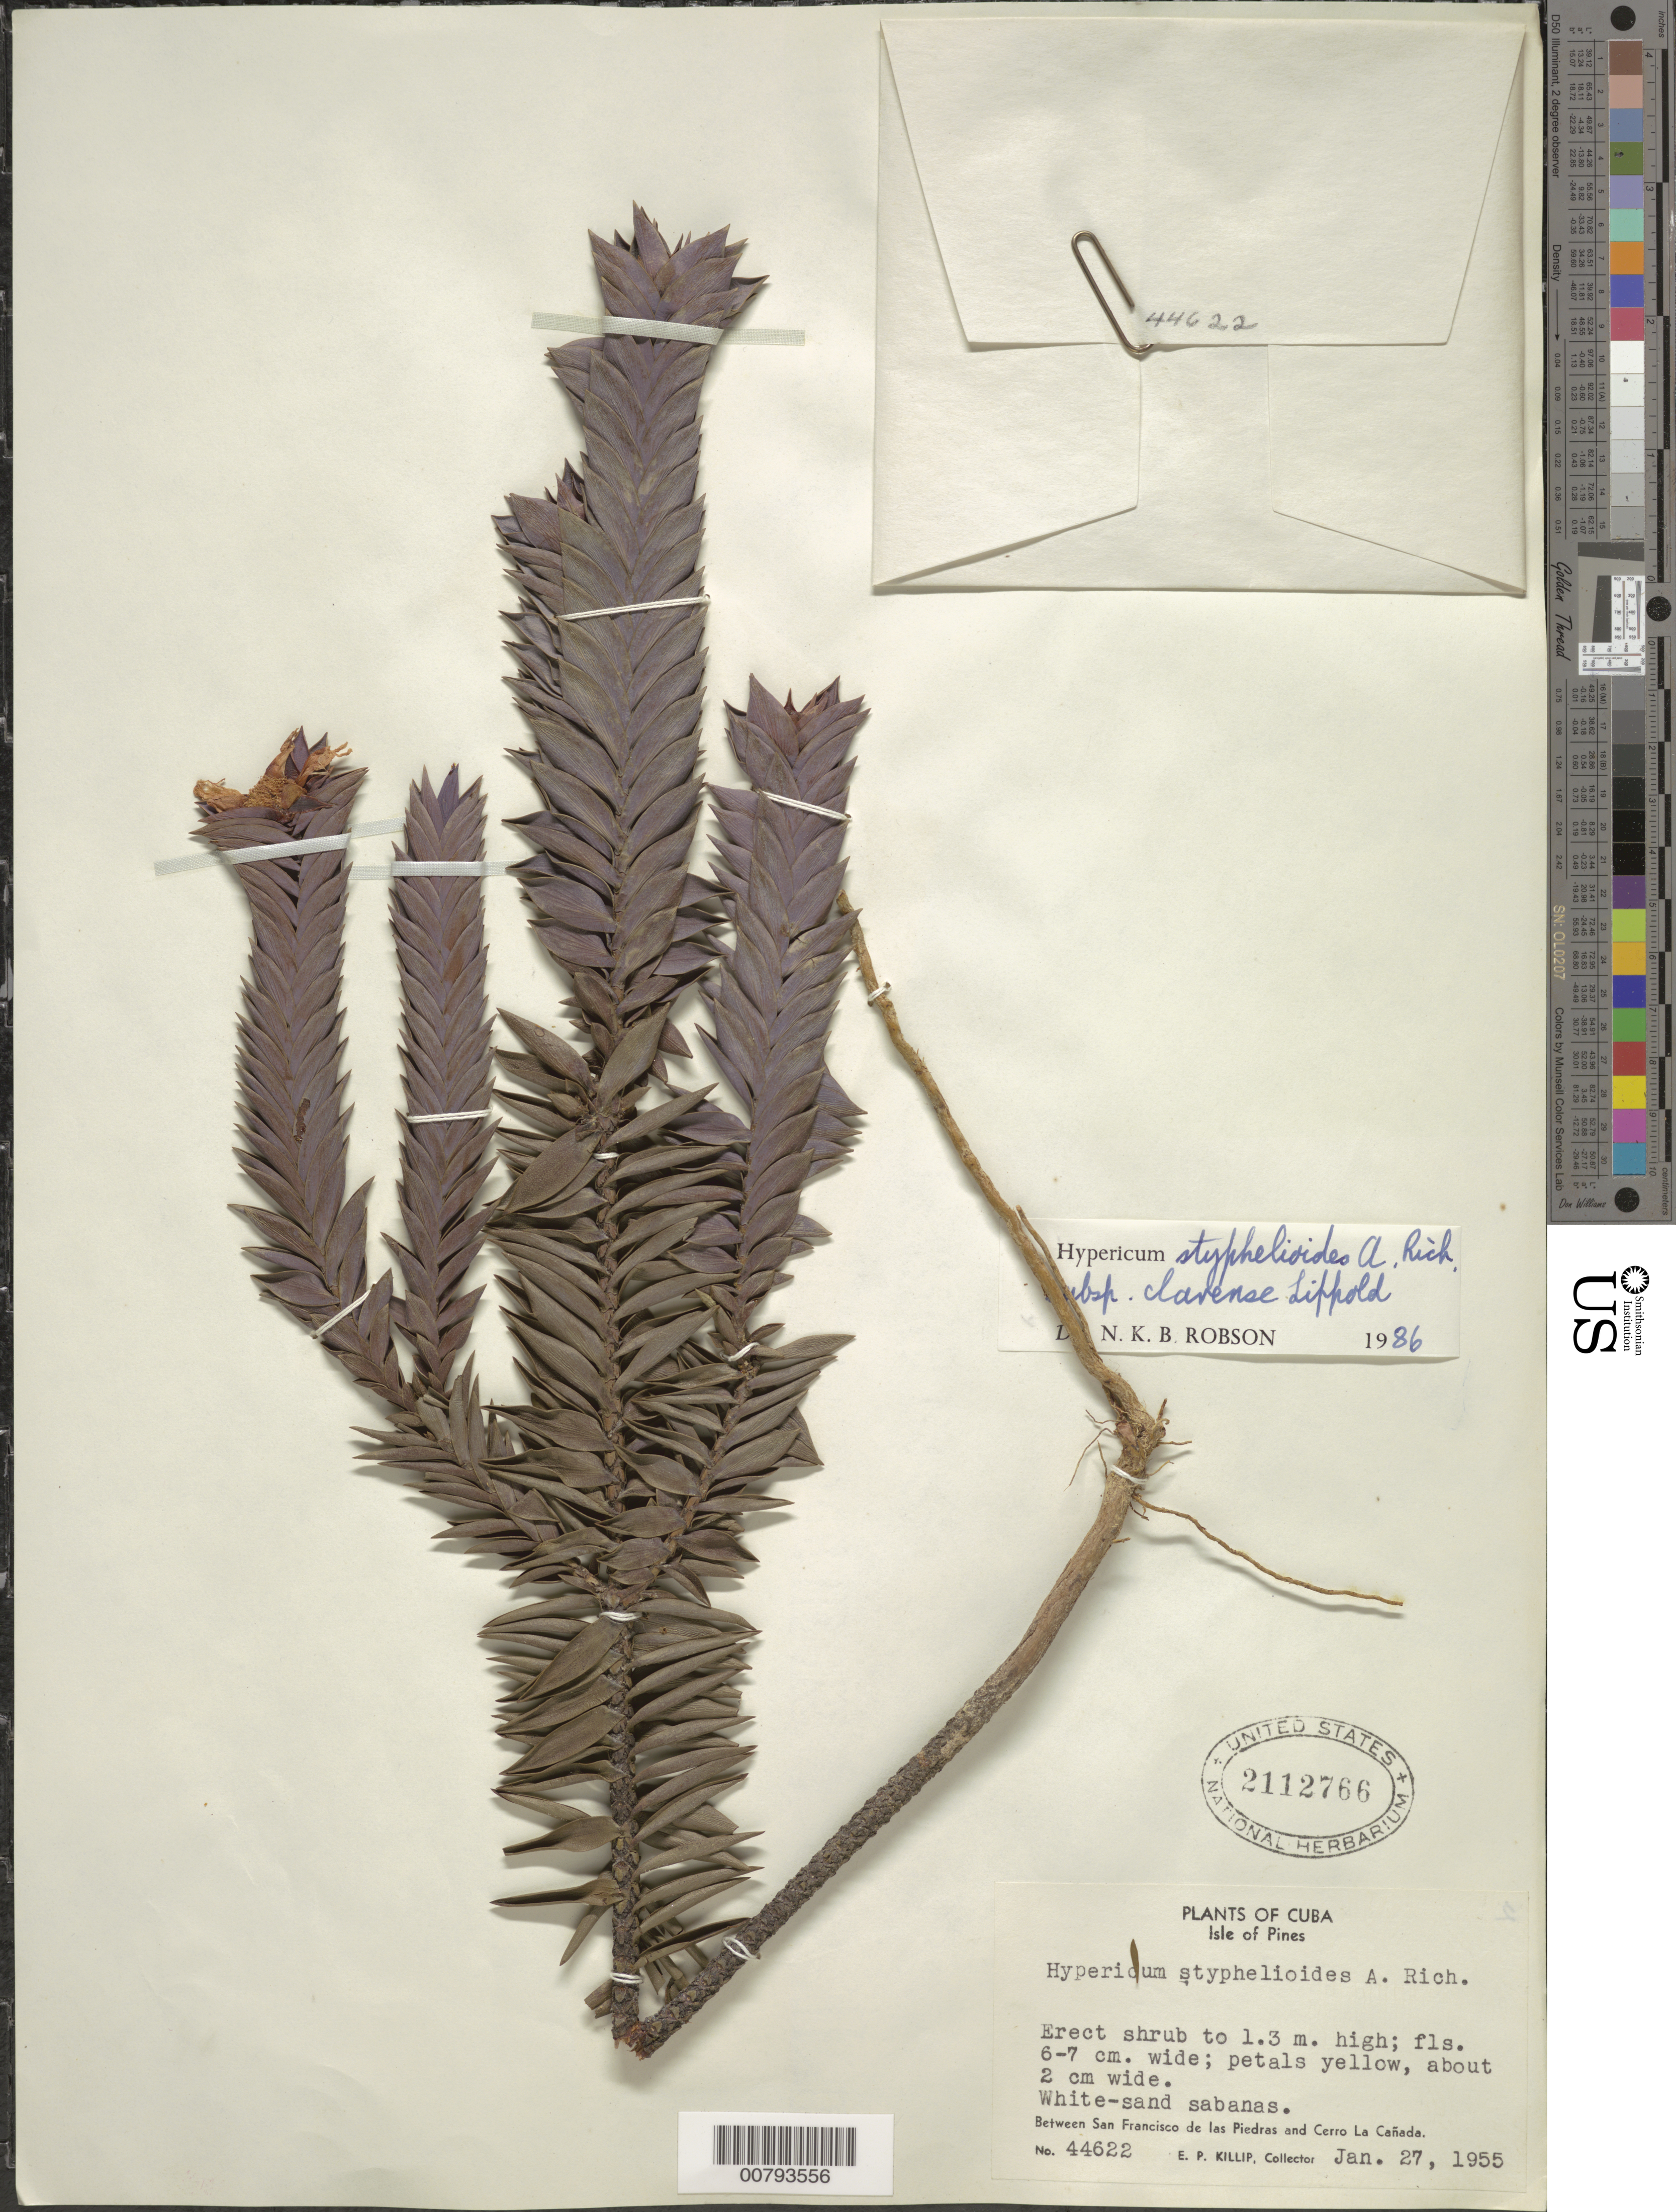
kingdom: Plantae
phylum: Tracheophyta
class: Magnoliopsida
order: Malpighiales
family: Hypericaceae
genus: Hypericum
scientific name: Hypericum styphelioides subsp. clarense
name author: Lippold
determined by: Robson, Norman K. B.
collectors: E. P. Killip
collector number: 44622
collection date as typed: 27 Jan 1955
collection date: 1955-01-27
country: Cuba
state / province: Isla de La Juventud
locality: Between San Francisco de las Piedras and Cerro La Cañada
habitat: White-sand sabanas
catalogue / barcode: US 2112766